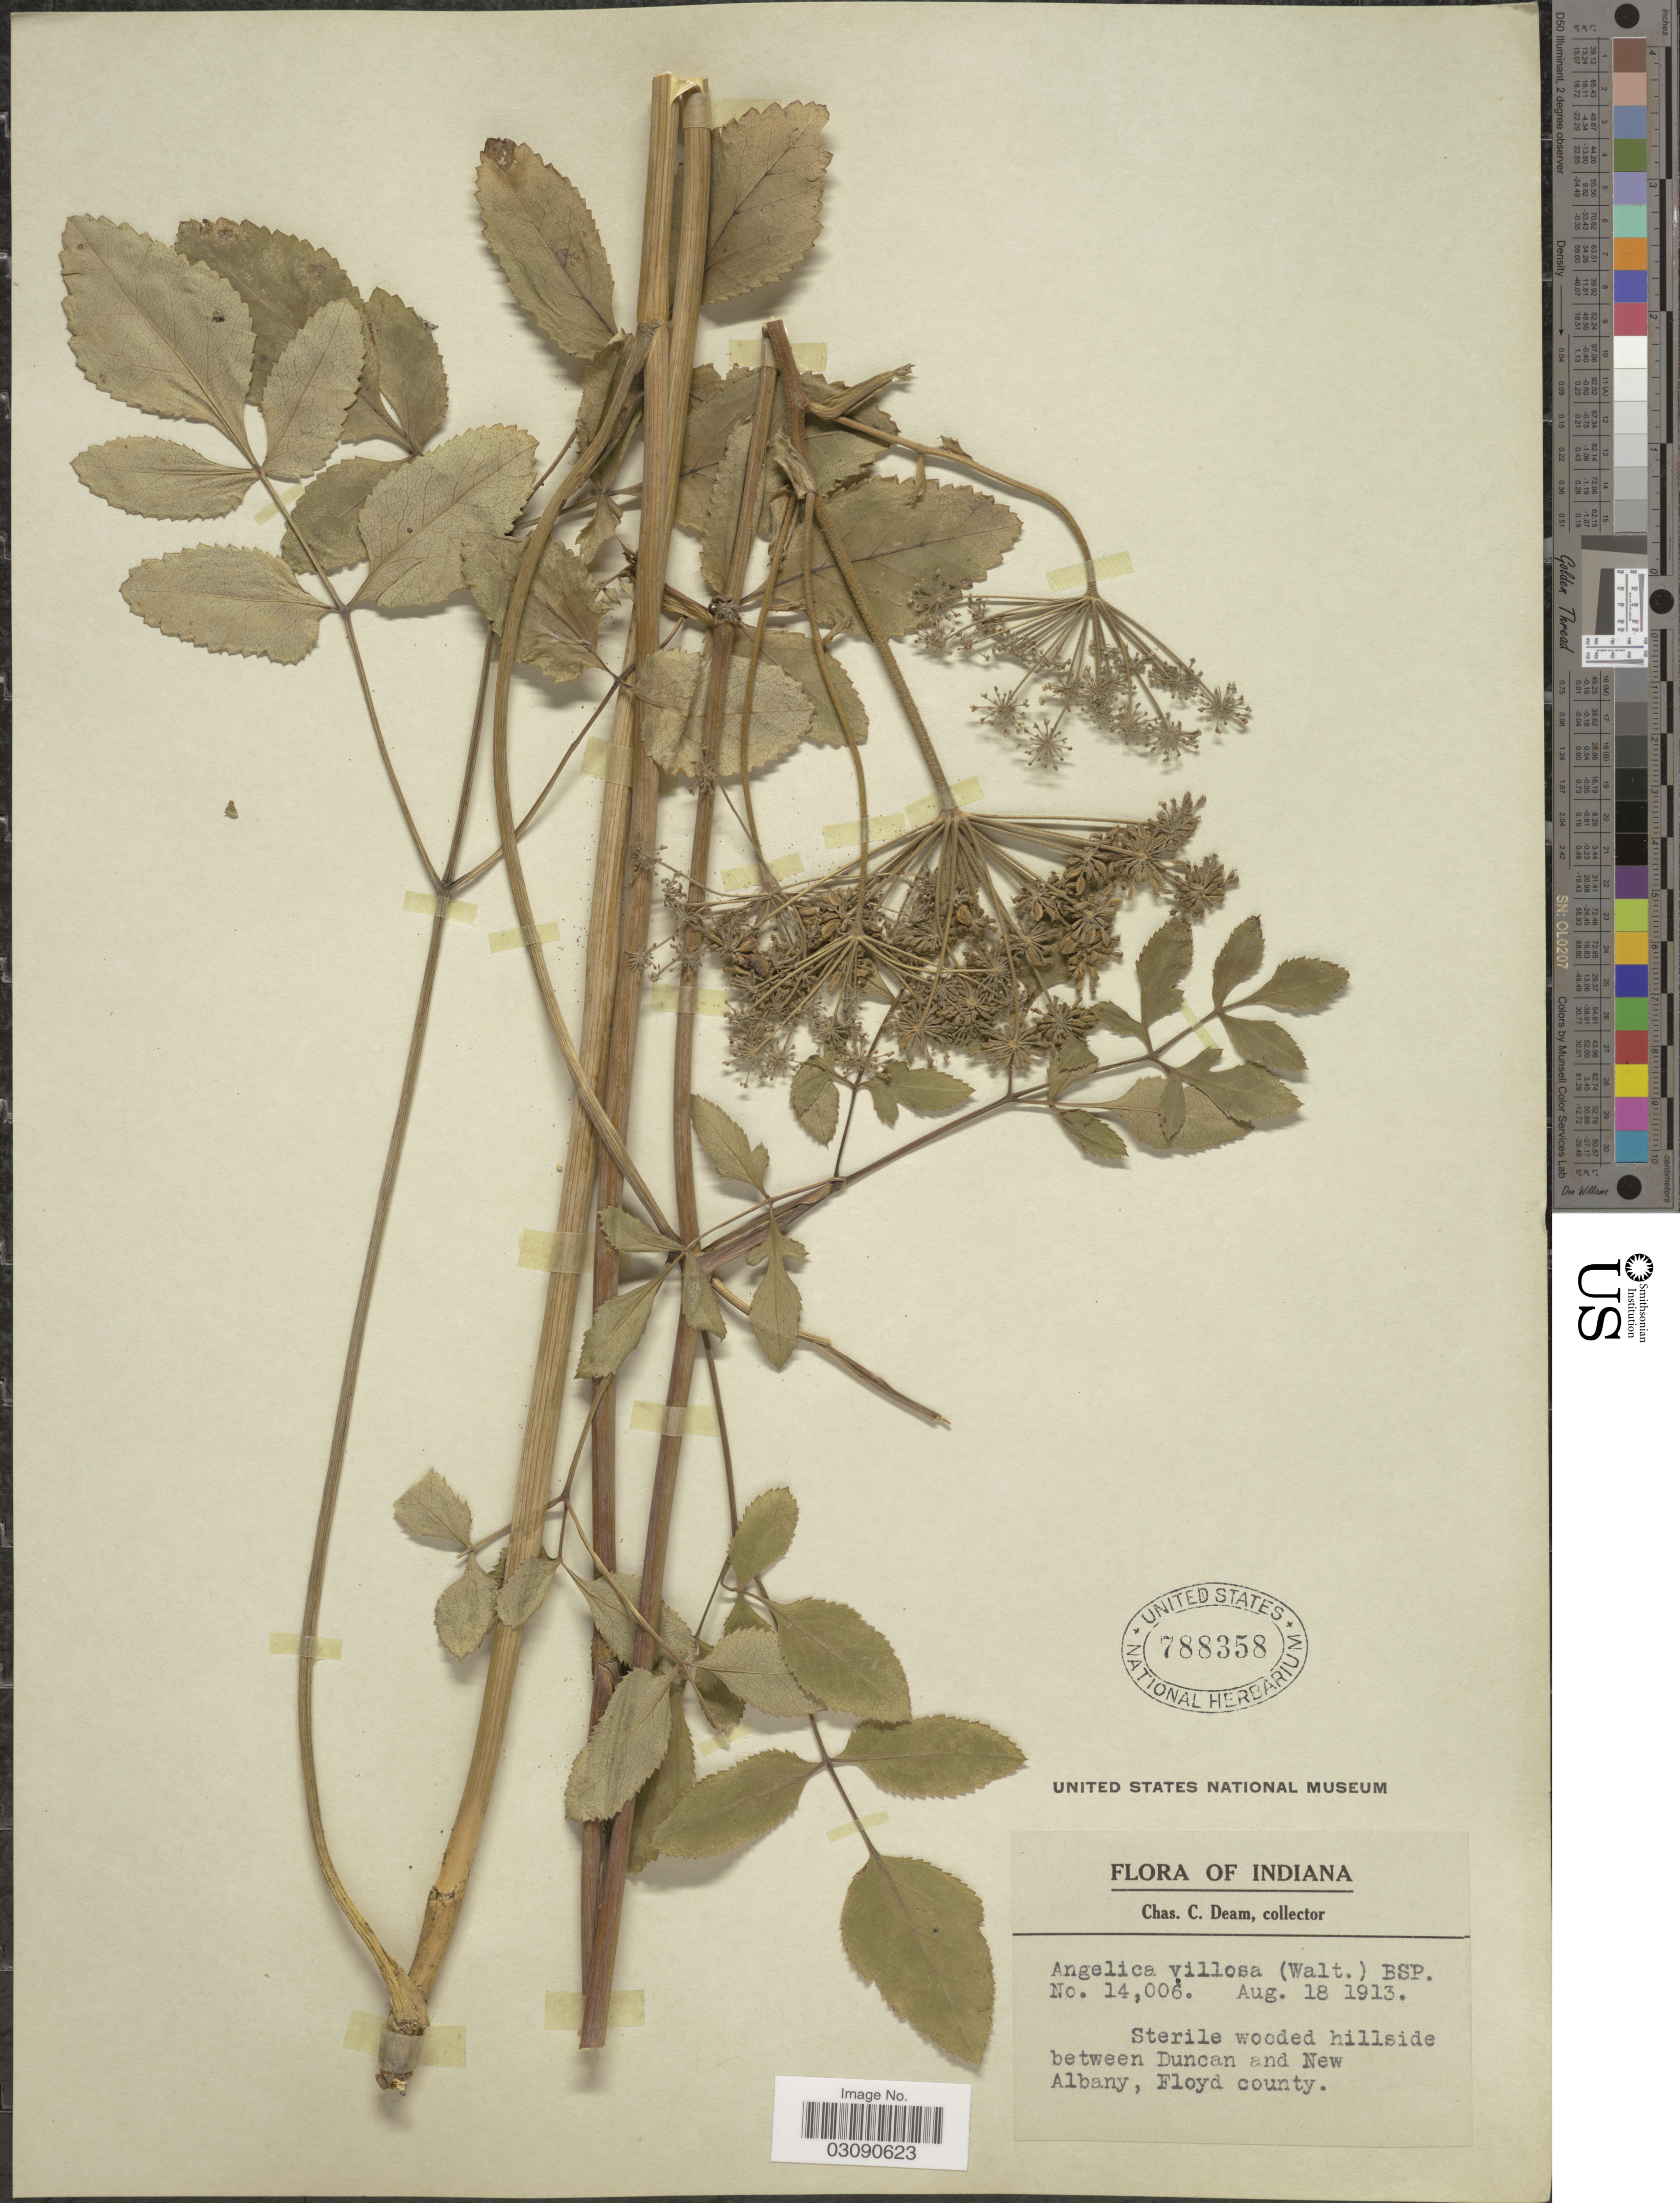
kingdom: Plantae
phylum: Tracheophyta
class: Magnoliopsida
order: Apiales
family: Apiaceae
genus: Angelica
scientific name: Angelica venenosa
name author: (Greenway) Fernald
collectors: C. C. Deam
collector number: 14006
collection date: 1913-08-18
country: United States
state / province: Indiana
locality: Sterile wooded hillside between Duncan and New Albany, Floyd county.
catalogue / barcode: US 788358